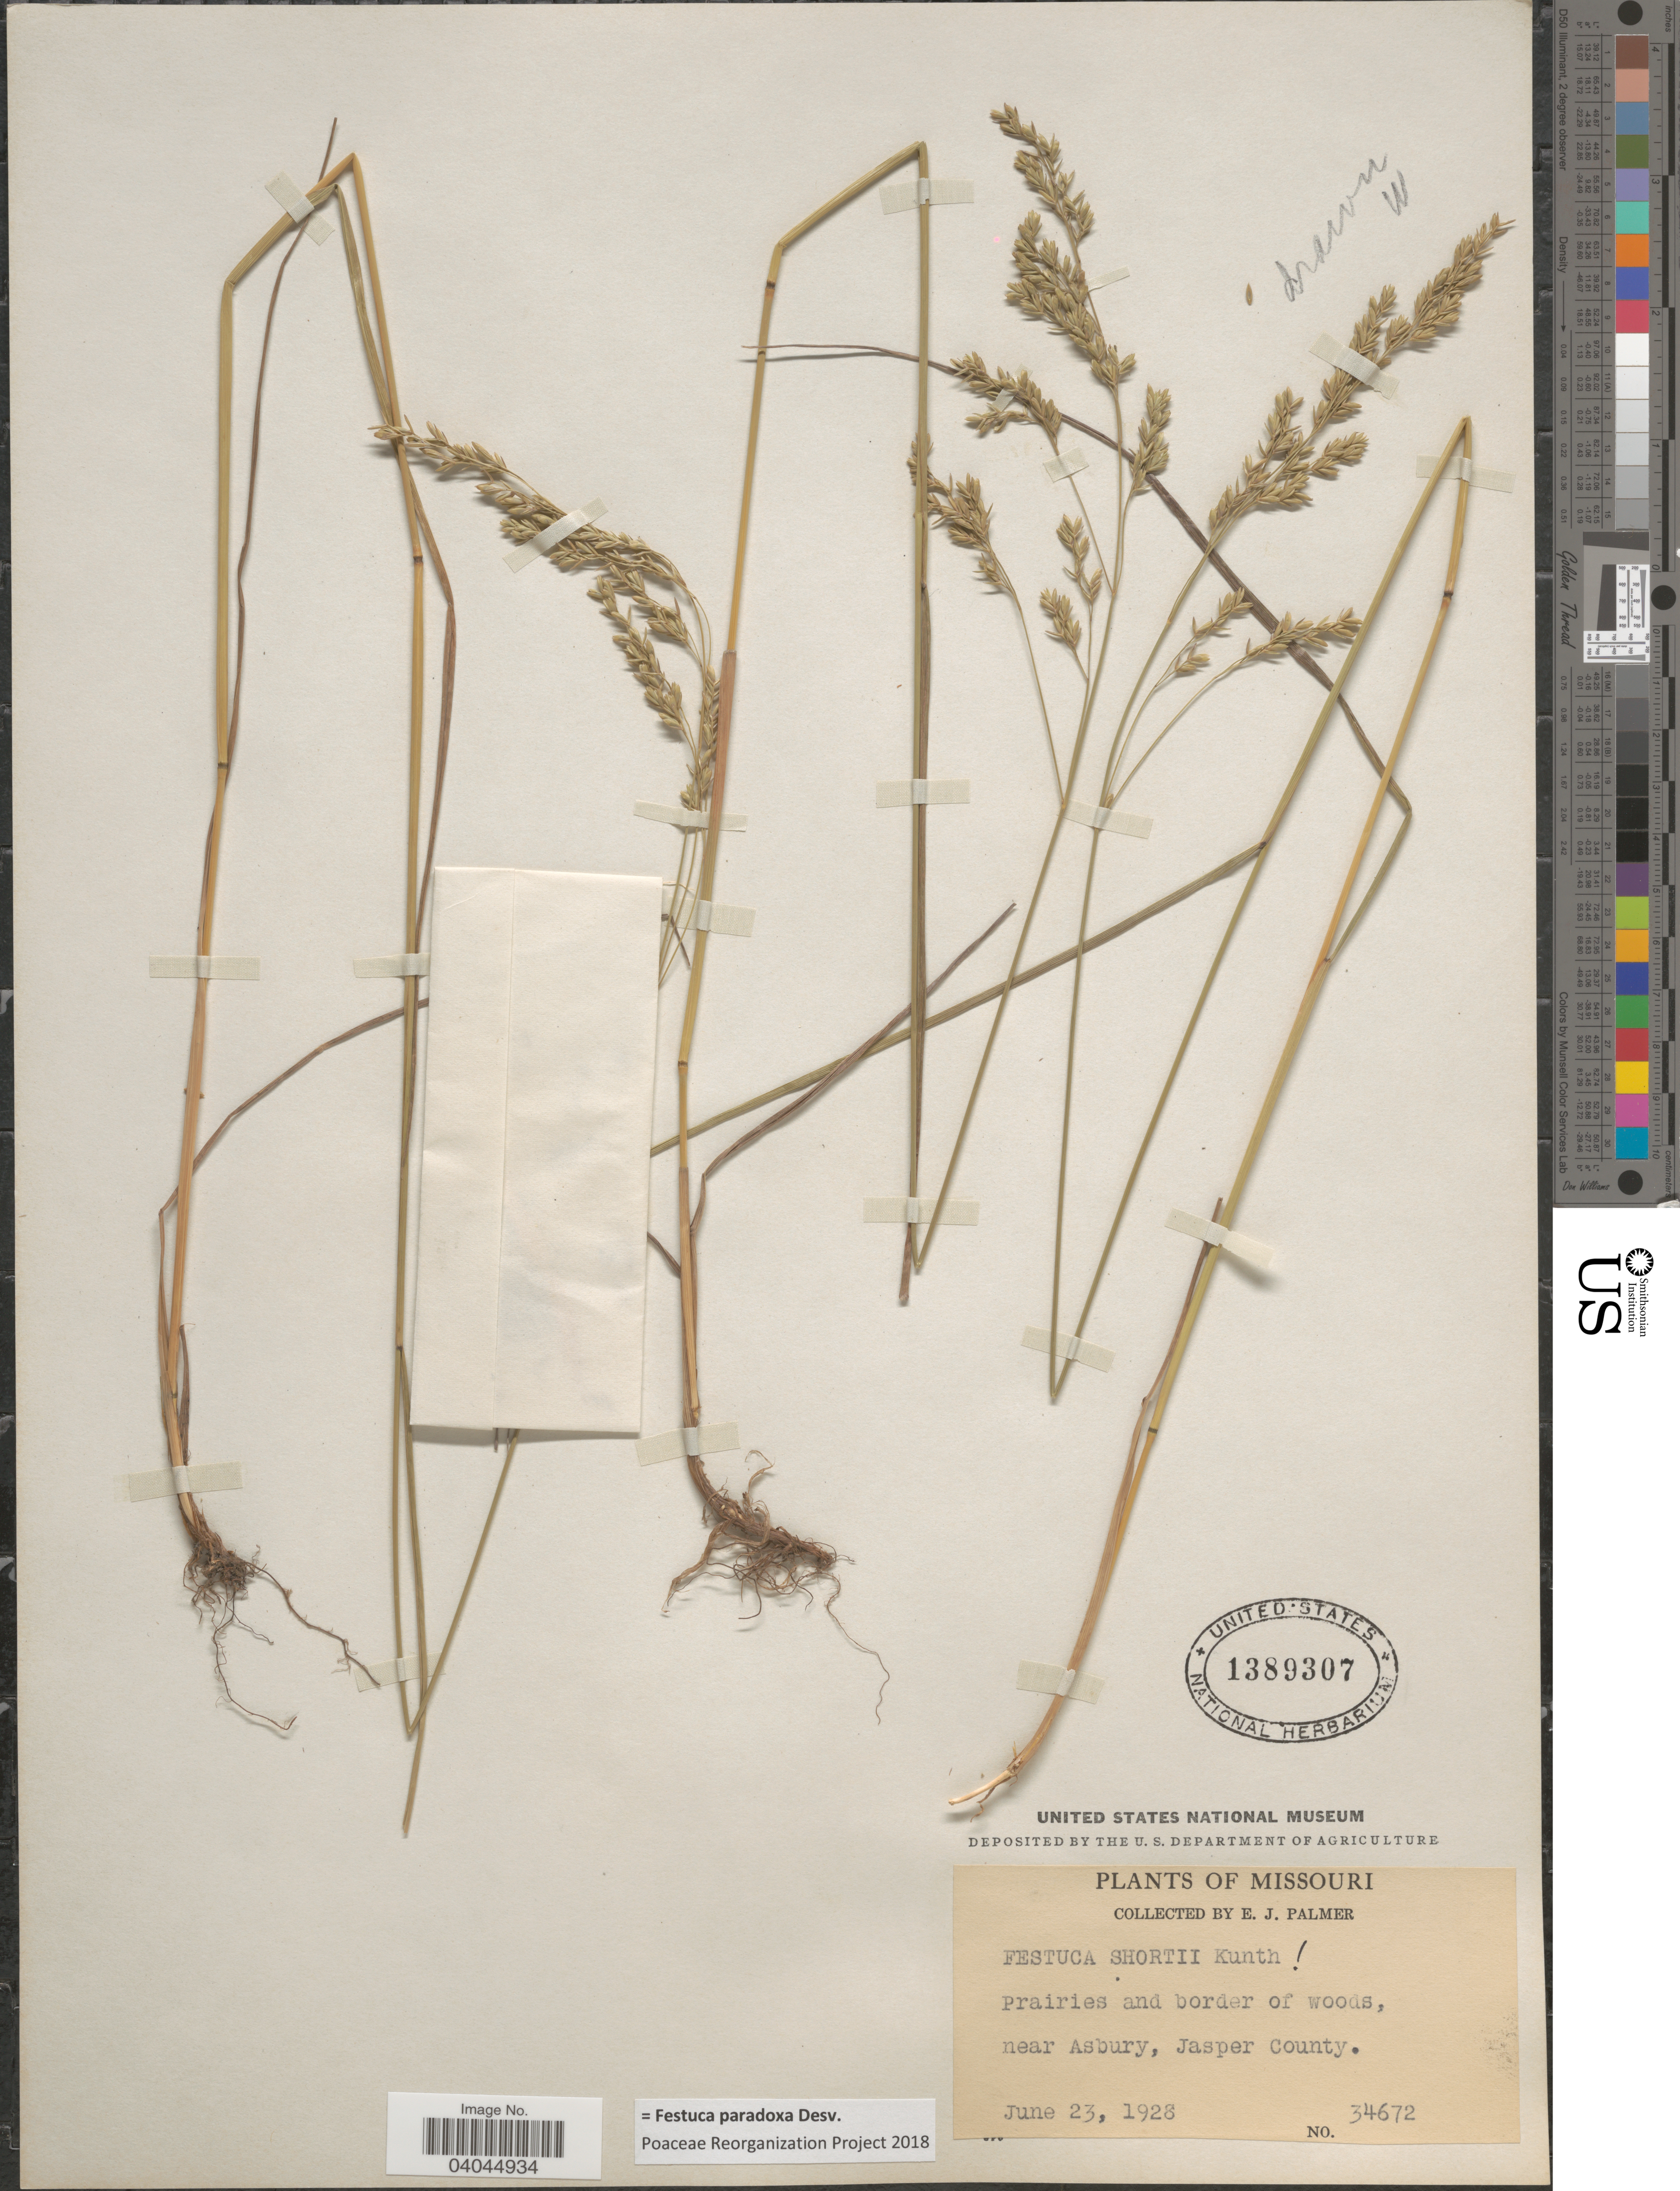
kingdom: Plantae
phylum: Tracheophyta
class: Liliopsida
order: Poales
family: Poaceae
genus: Festuca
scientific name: Festuca paradoxa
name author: Desv.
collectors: E. J. Palmer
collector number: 34672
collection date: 1928-06-23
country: United States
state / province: Missouri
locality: Near Asbury, Jasper County.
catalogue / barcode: US 1389307